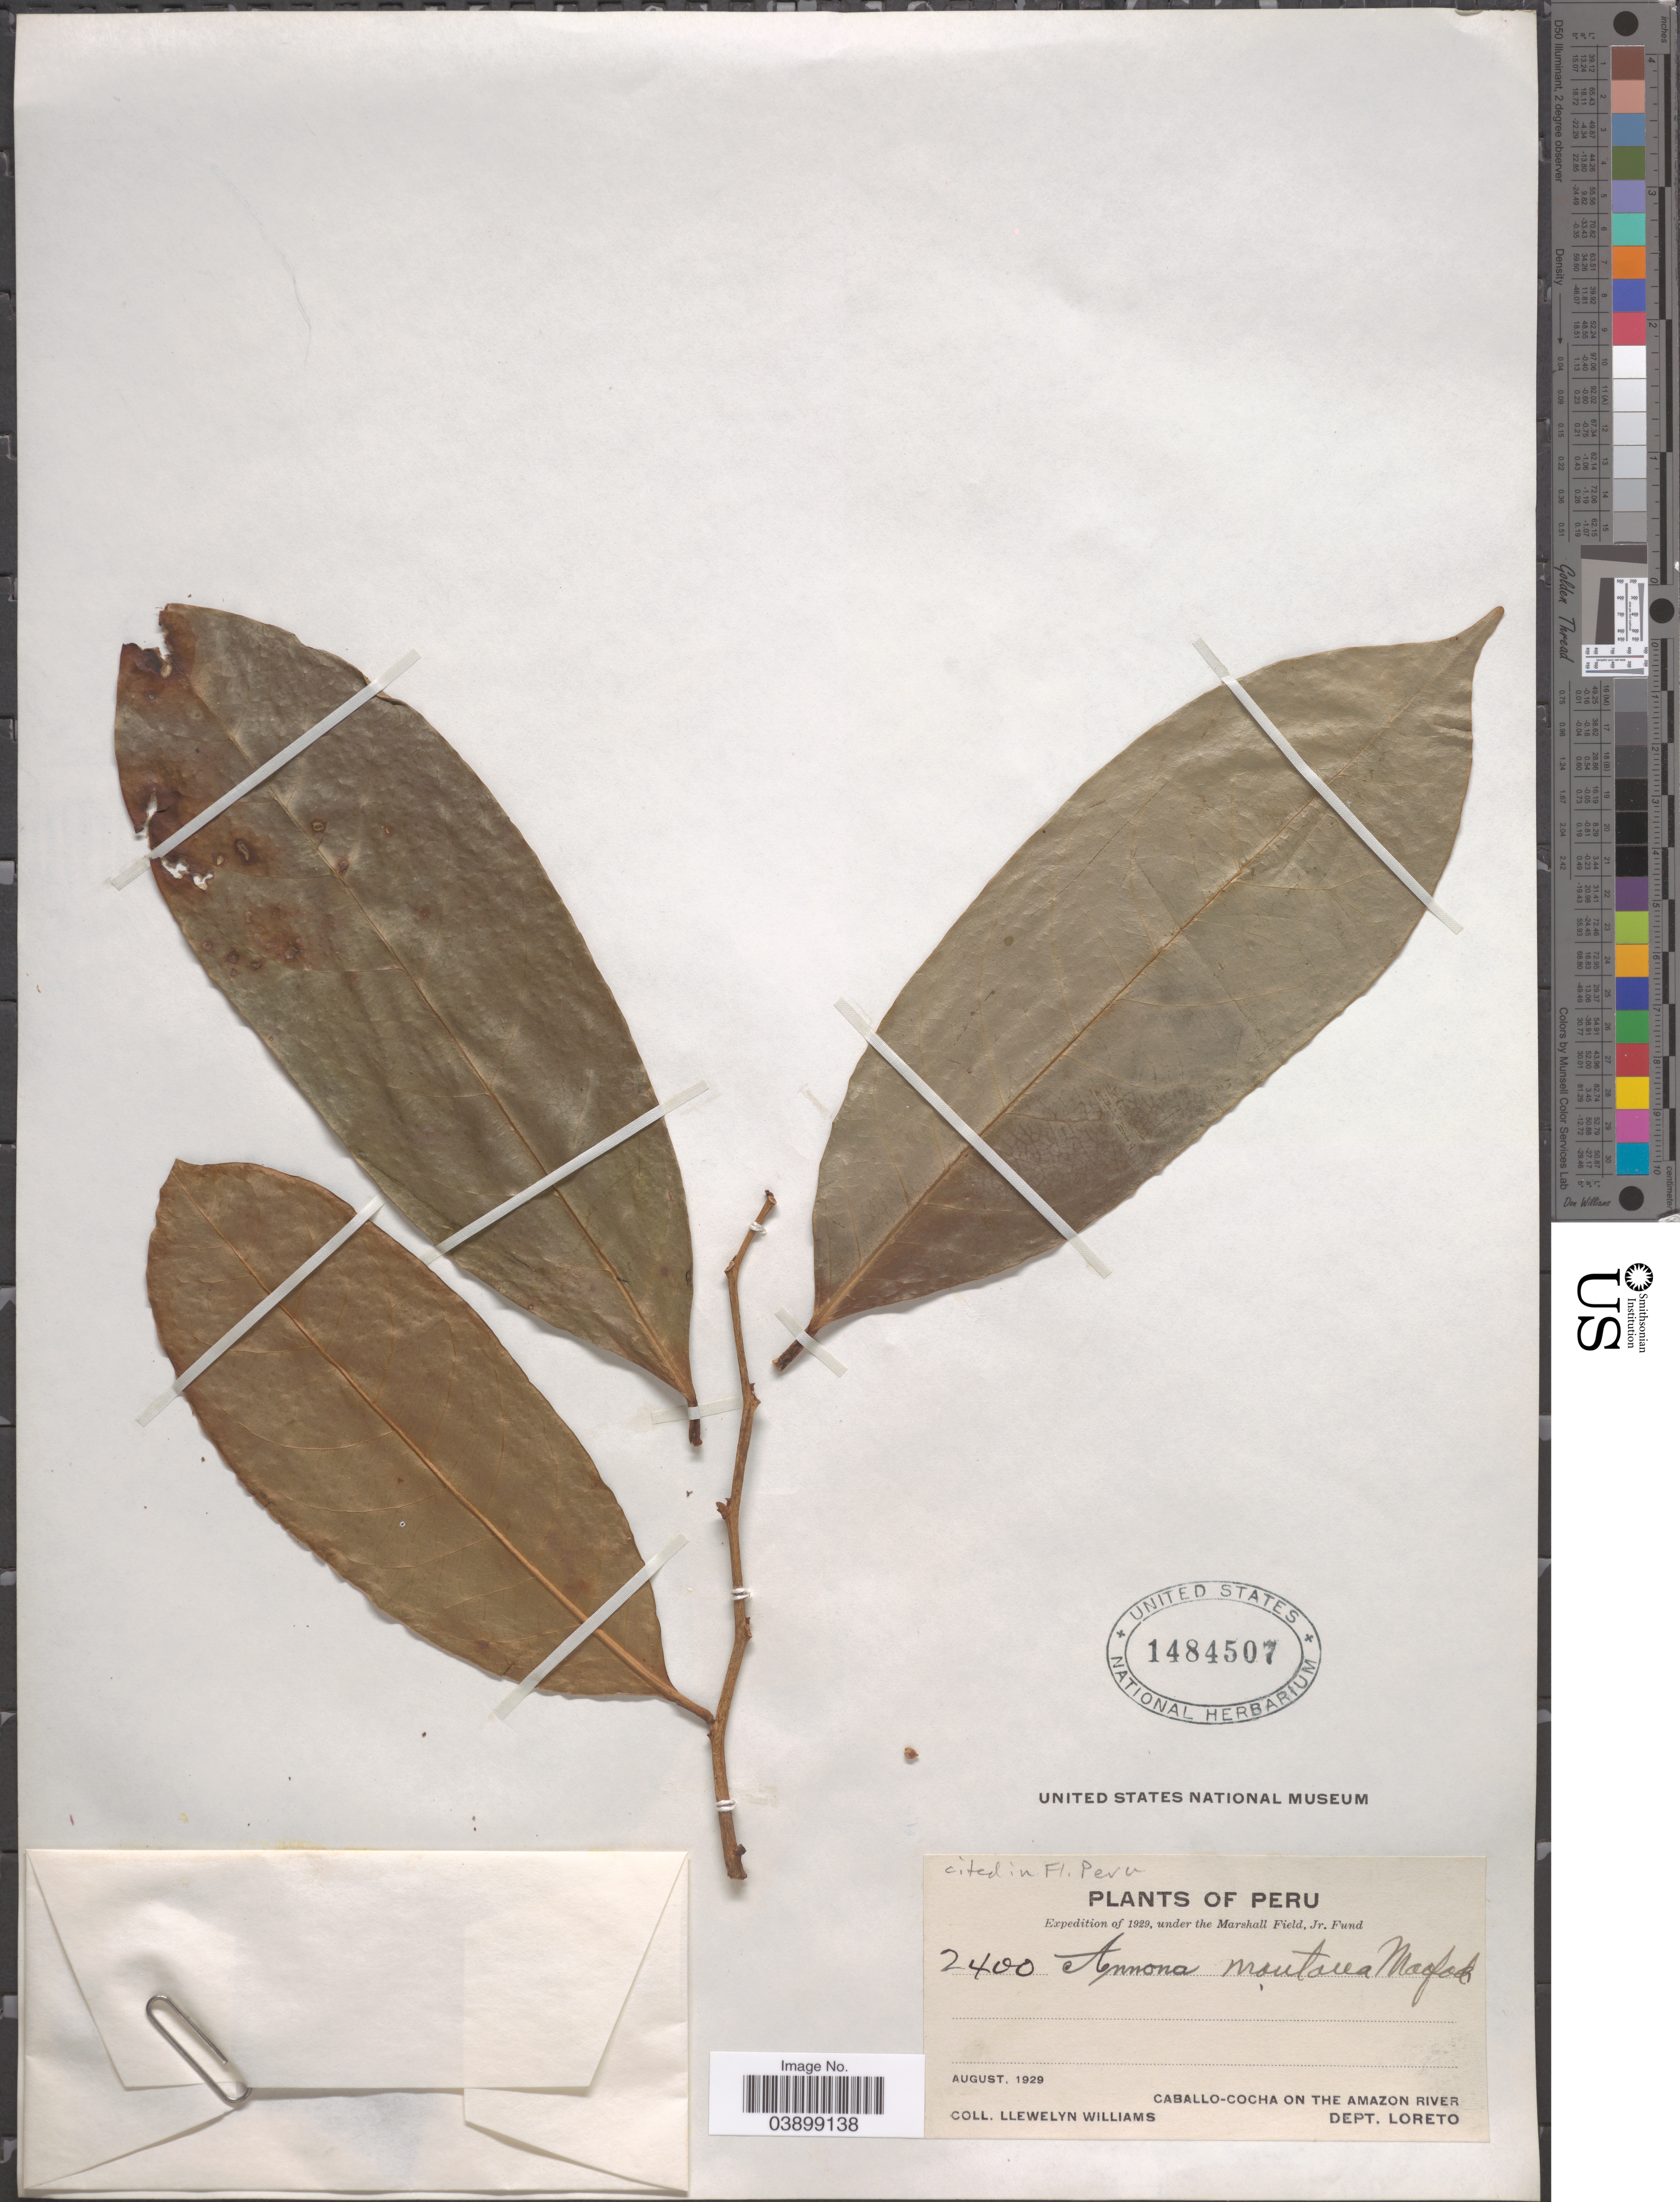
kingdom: Plantae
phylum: Tracheophyta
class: Magnoliopsida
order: Magnoliales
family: Annonaceae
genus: Annona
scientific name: Annona montana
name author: Macfad.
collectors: Ll. Williams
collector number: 2400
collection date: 1929-08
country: Peru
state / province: Loreto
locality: Caballo-Cocha on the Amazon River. Dept. Loreto.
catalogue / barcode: US 1484507